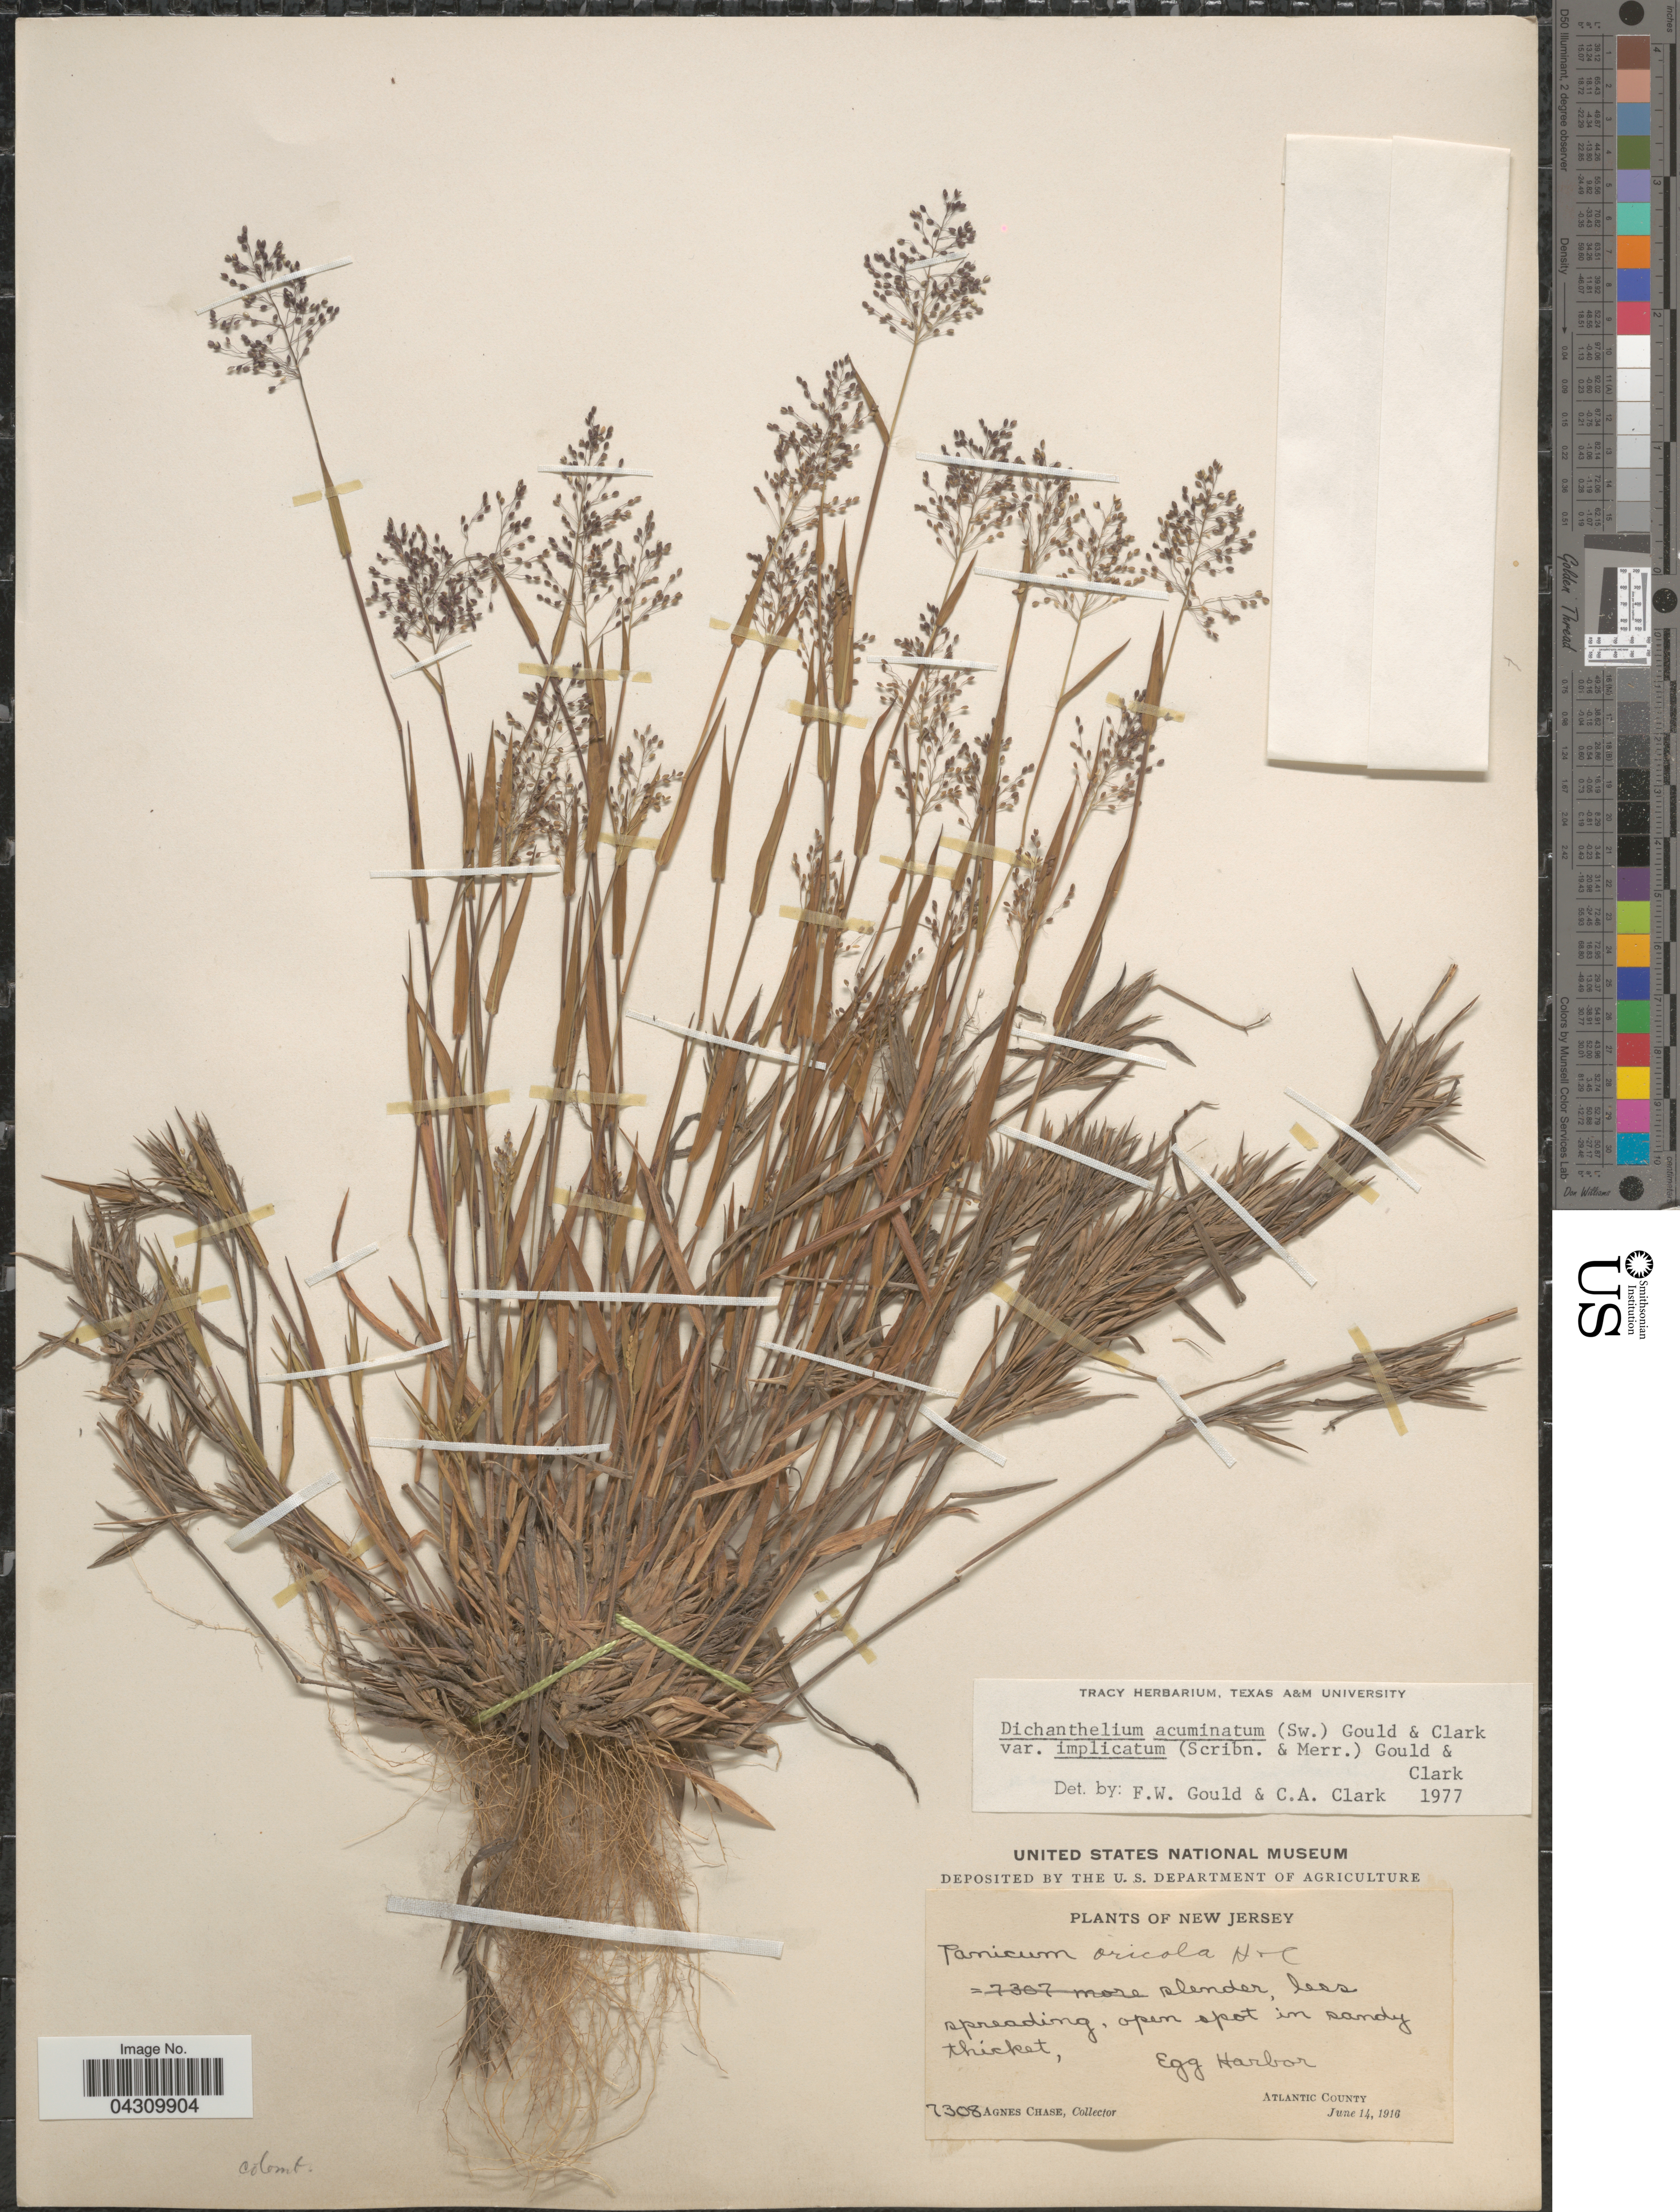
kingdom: Plantae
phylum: Tracheophyta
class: Liliopsida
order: Poales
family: Poaceae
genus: Dichanthelium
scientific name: Dichanthelium acuminatum var. acuminatum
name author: (Sw.) Gould & C.A. Clark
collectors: A. Chase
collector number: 7308*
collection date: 1916-06-14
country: United States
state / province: New Jersey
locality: Egg Harbor. Atlantic County.